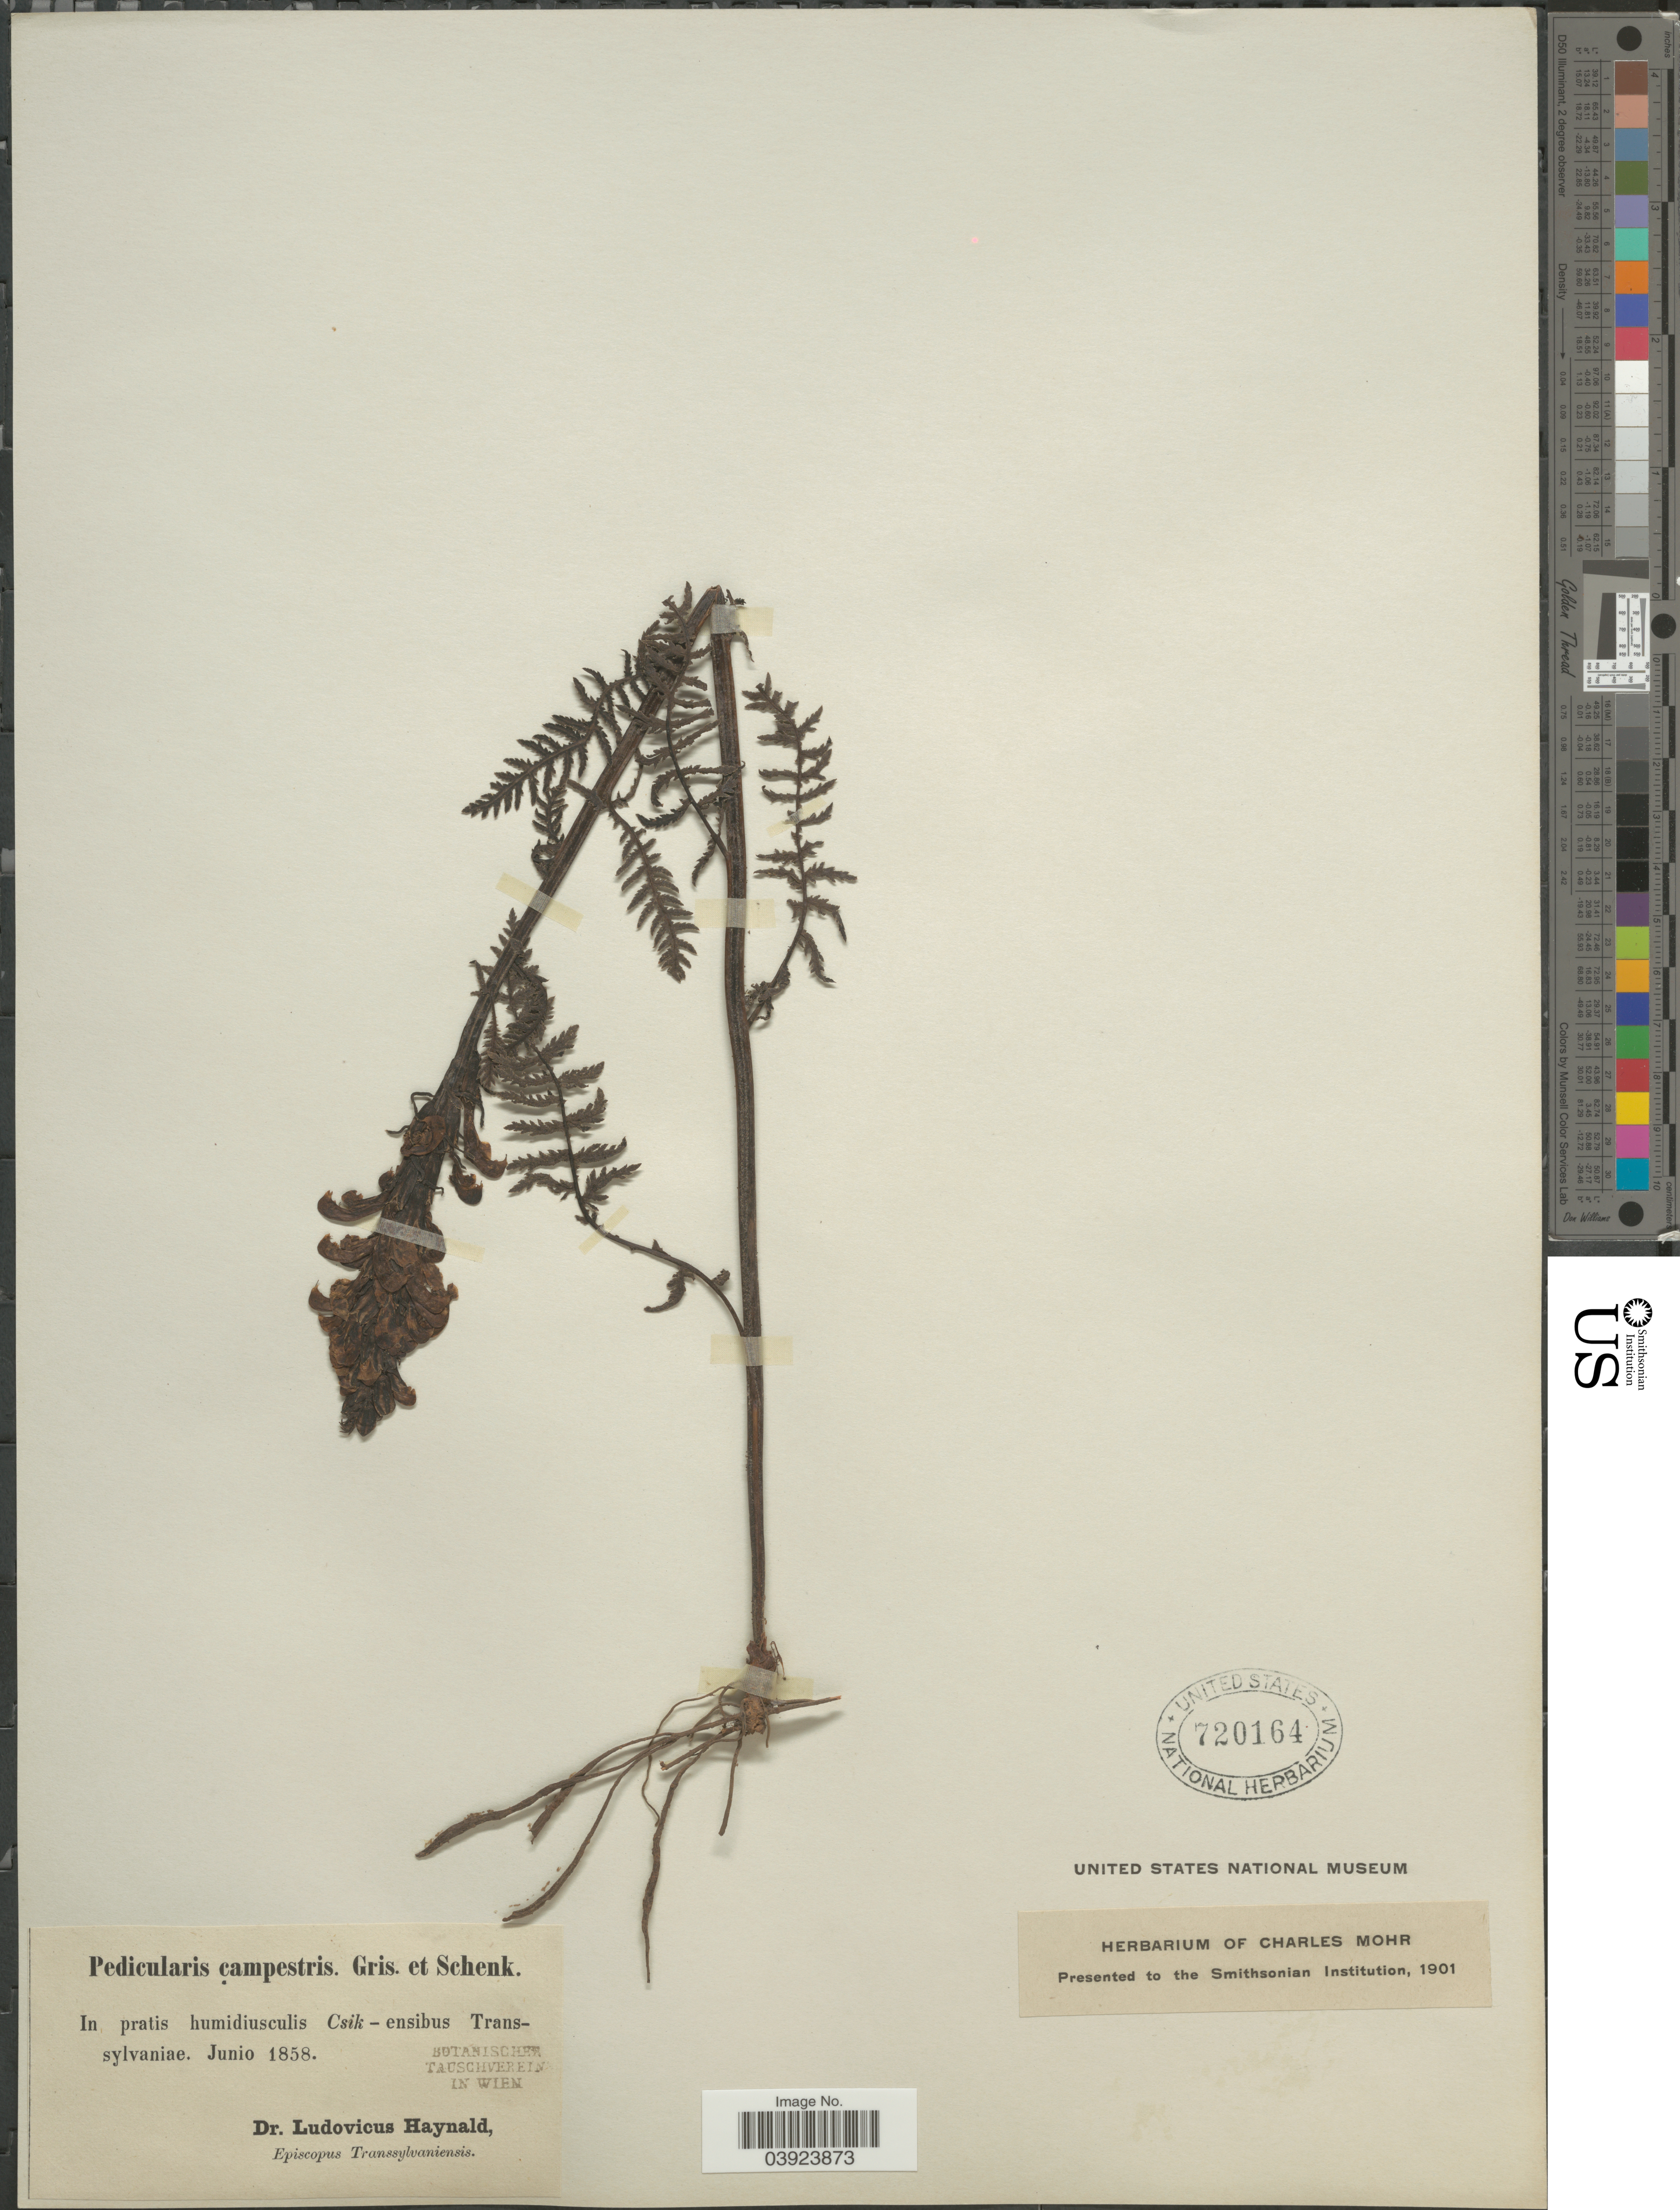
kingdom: Plantae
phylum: Tracheophyta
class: Magnoliopsida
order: Lamiales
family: Orobanchaceae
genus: Pedicularis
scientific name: Pedicularis campestris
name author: Griseb. & Schenk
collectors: L. Haynald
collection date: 1858-06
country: Romania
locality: In pratis humidiusculis Csik - ensibus Transsylvaniae.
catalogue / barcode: US 720164